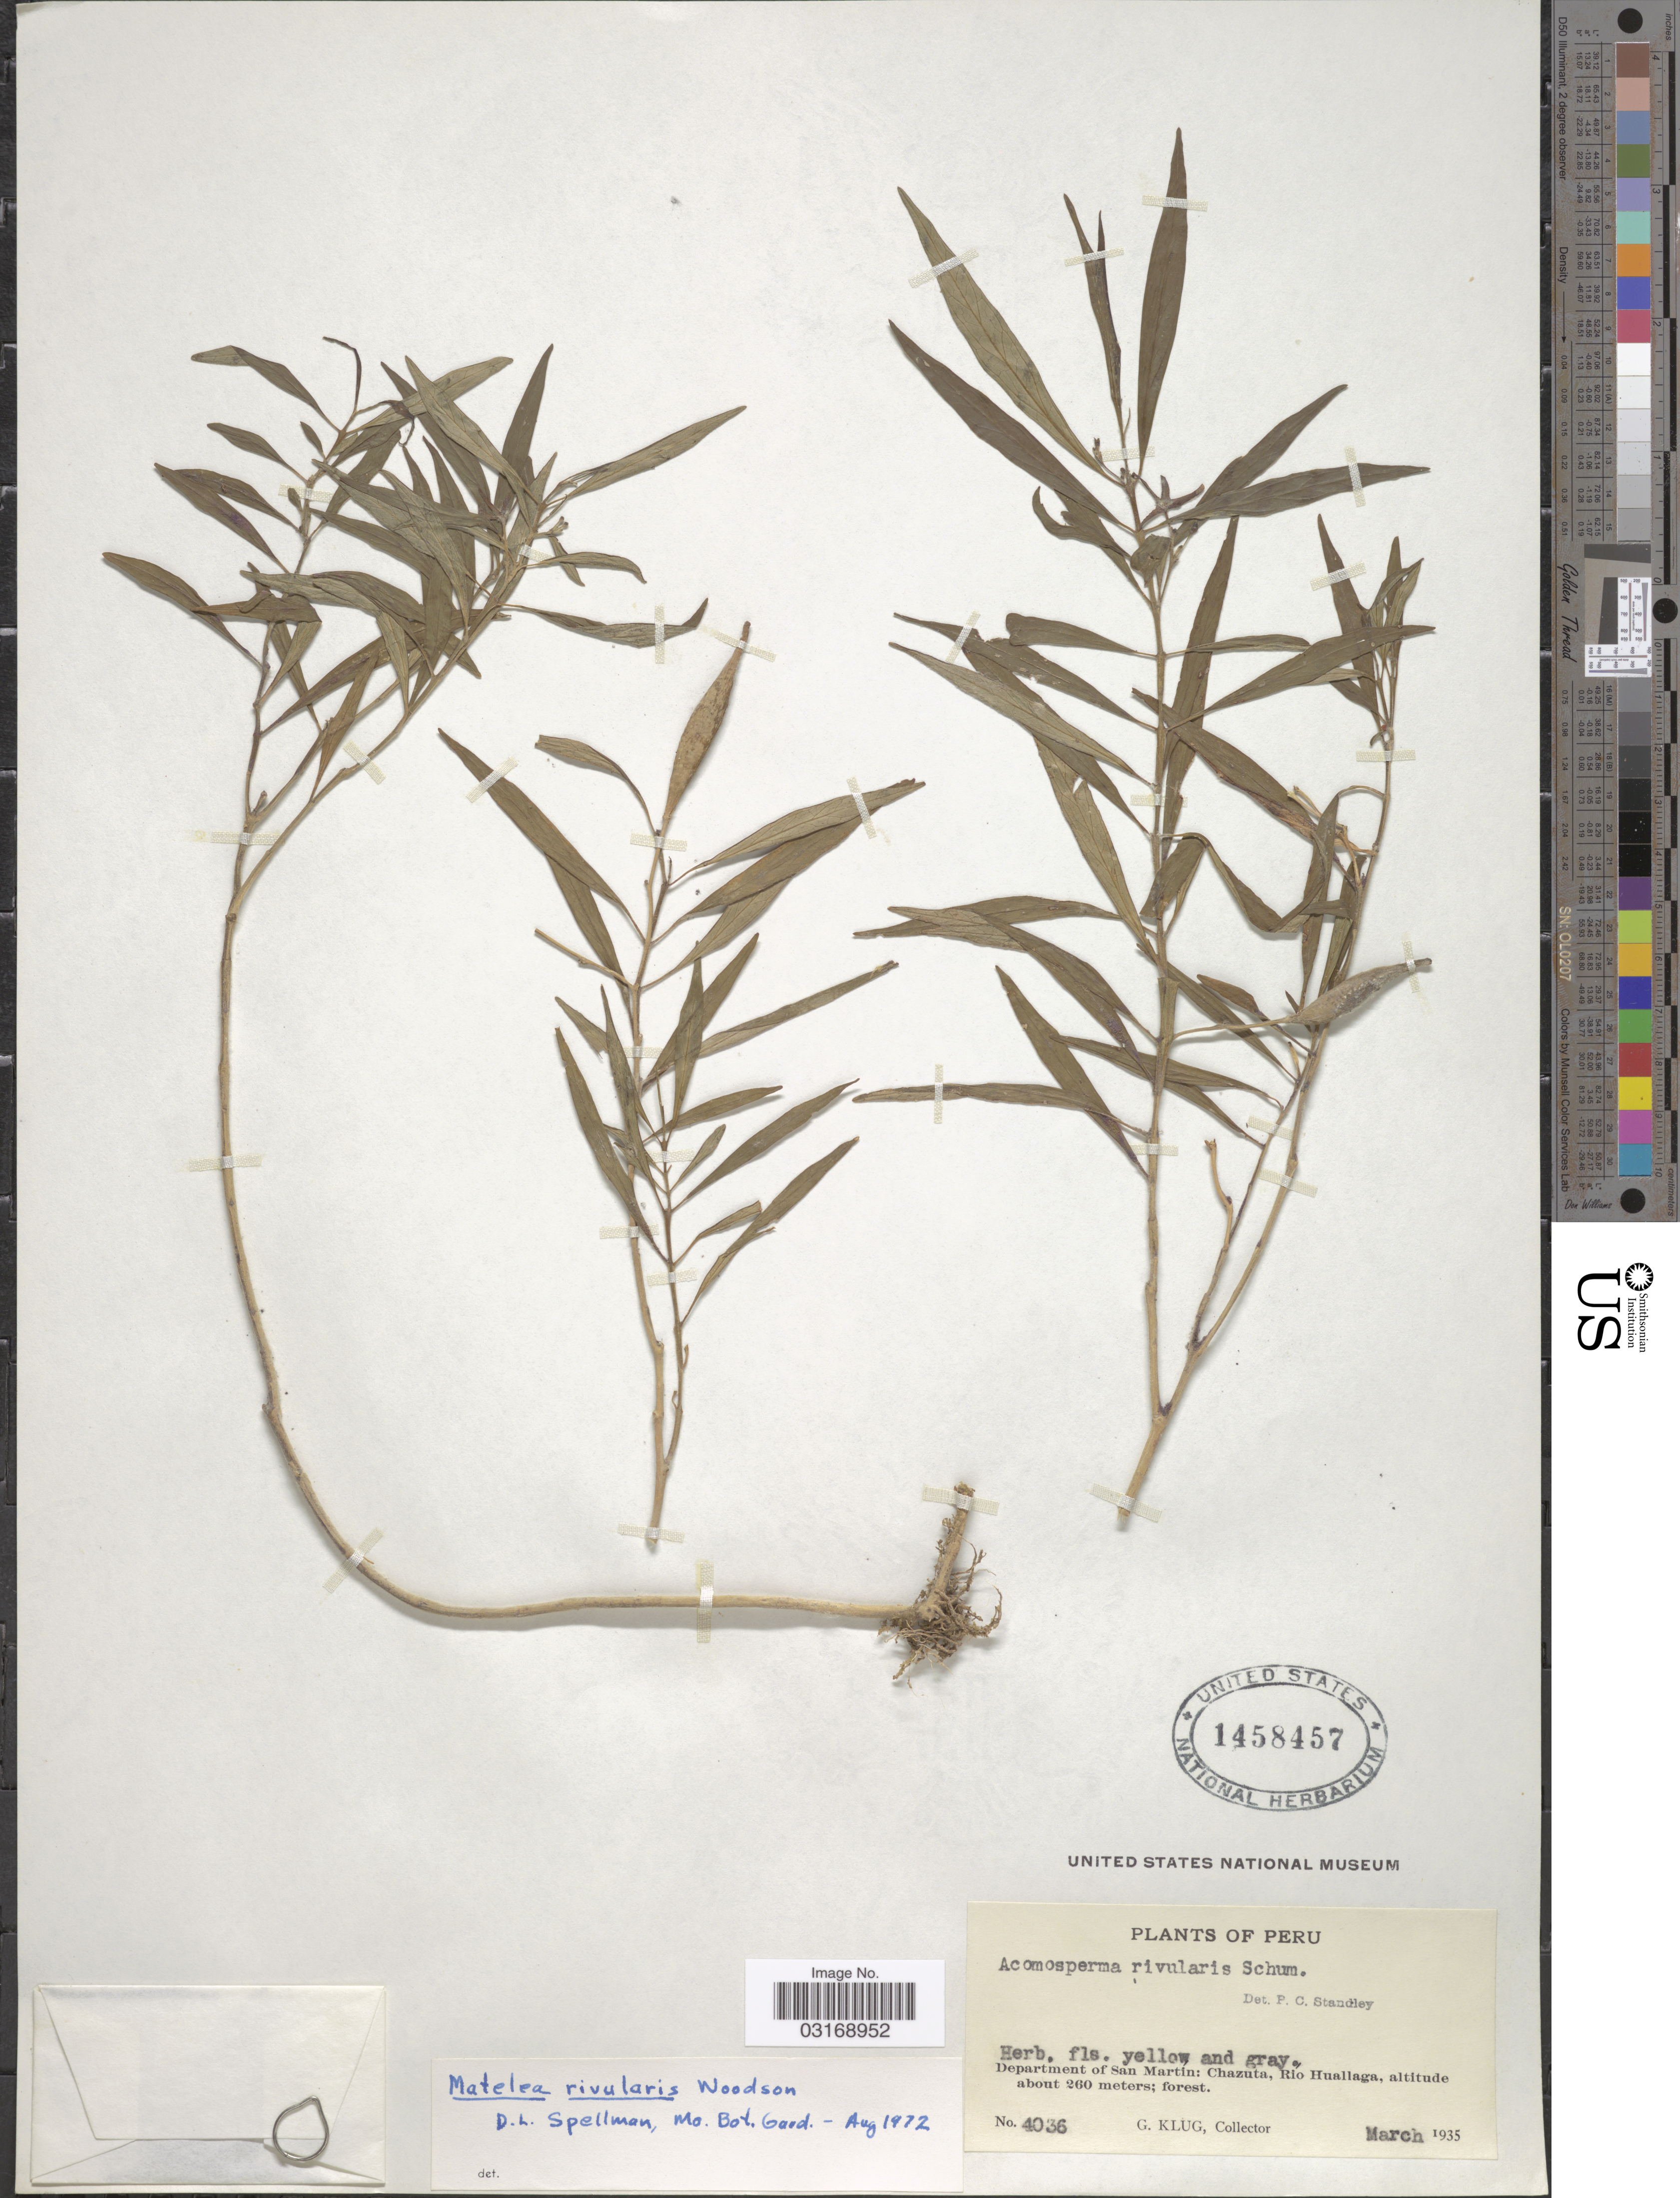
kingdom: Plantae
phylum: Tracheophyta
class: Magnoliopsida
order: Gentianales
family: Apocynaceae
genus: Matelea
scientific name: Matelea rivularis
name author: Woodson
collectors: G. Klug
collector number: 4036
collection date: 1935-03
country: Peru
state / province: San Martín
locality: Department of San Martín: Chazuta, Rio Huallaga.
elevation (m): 260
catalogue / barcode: US 1458457